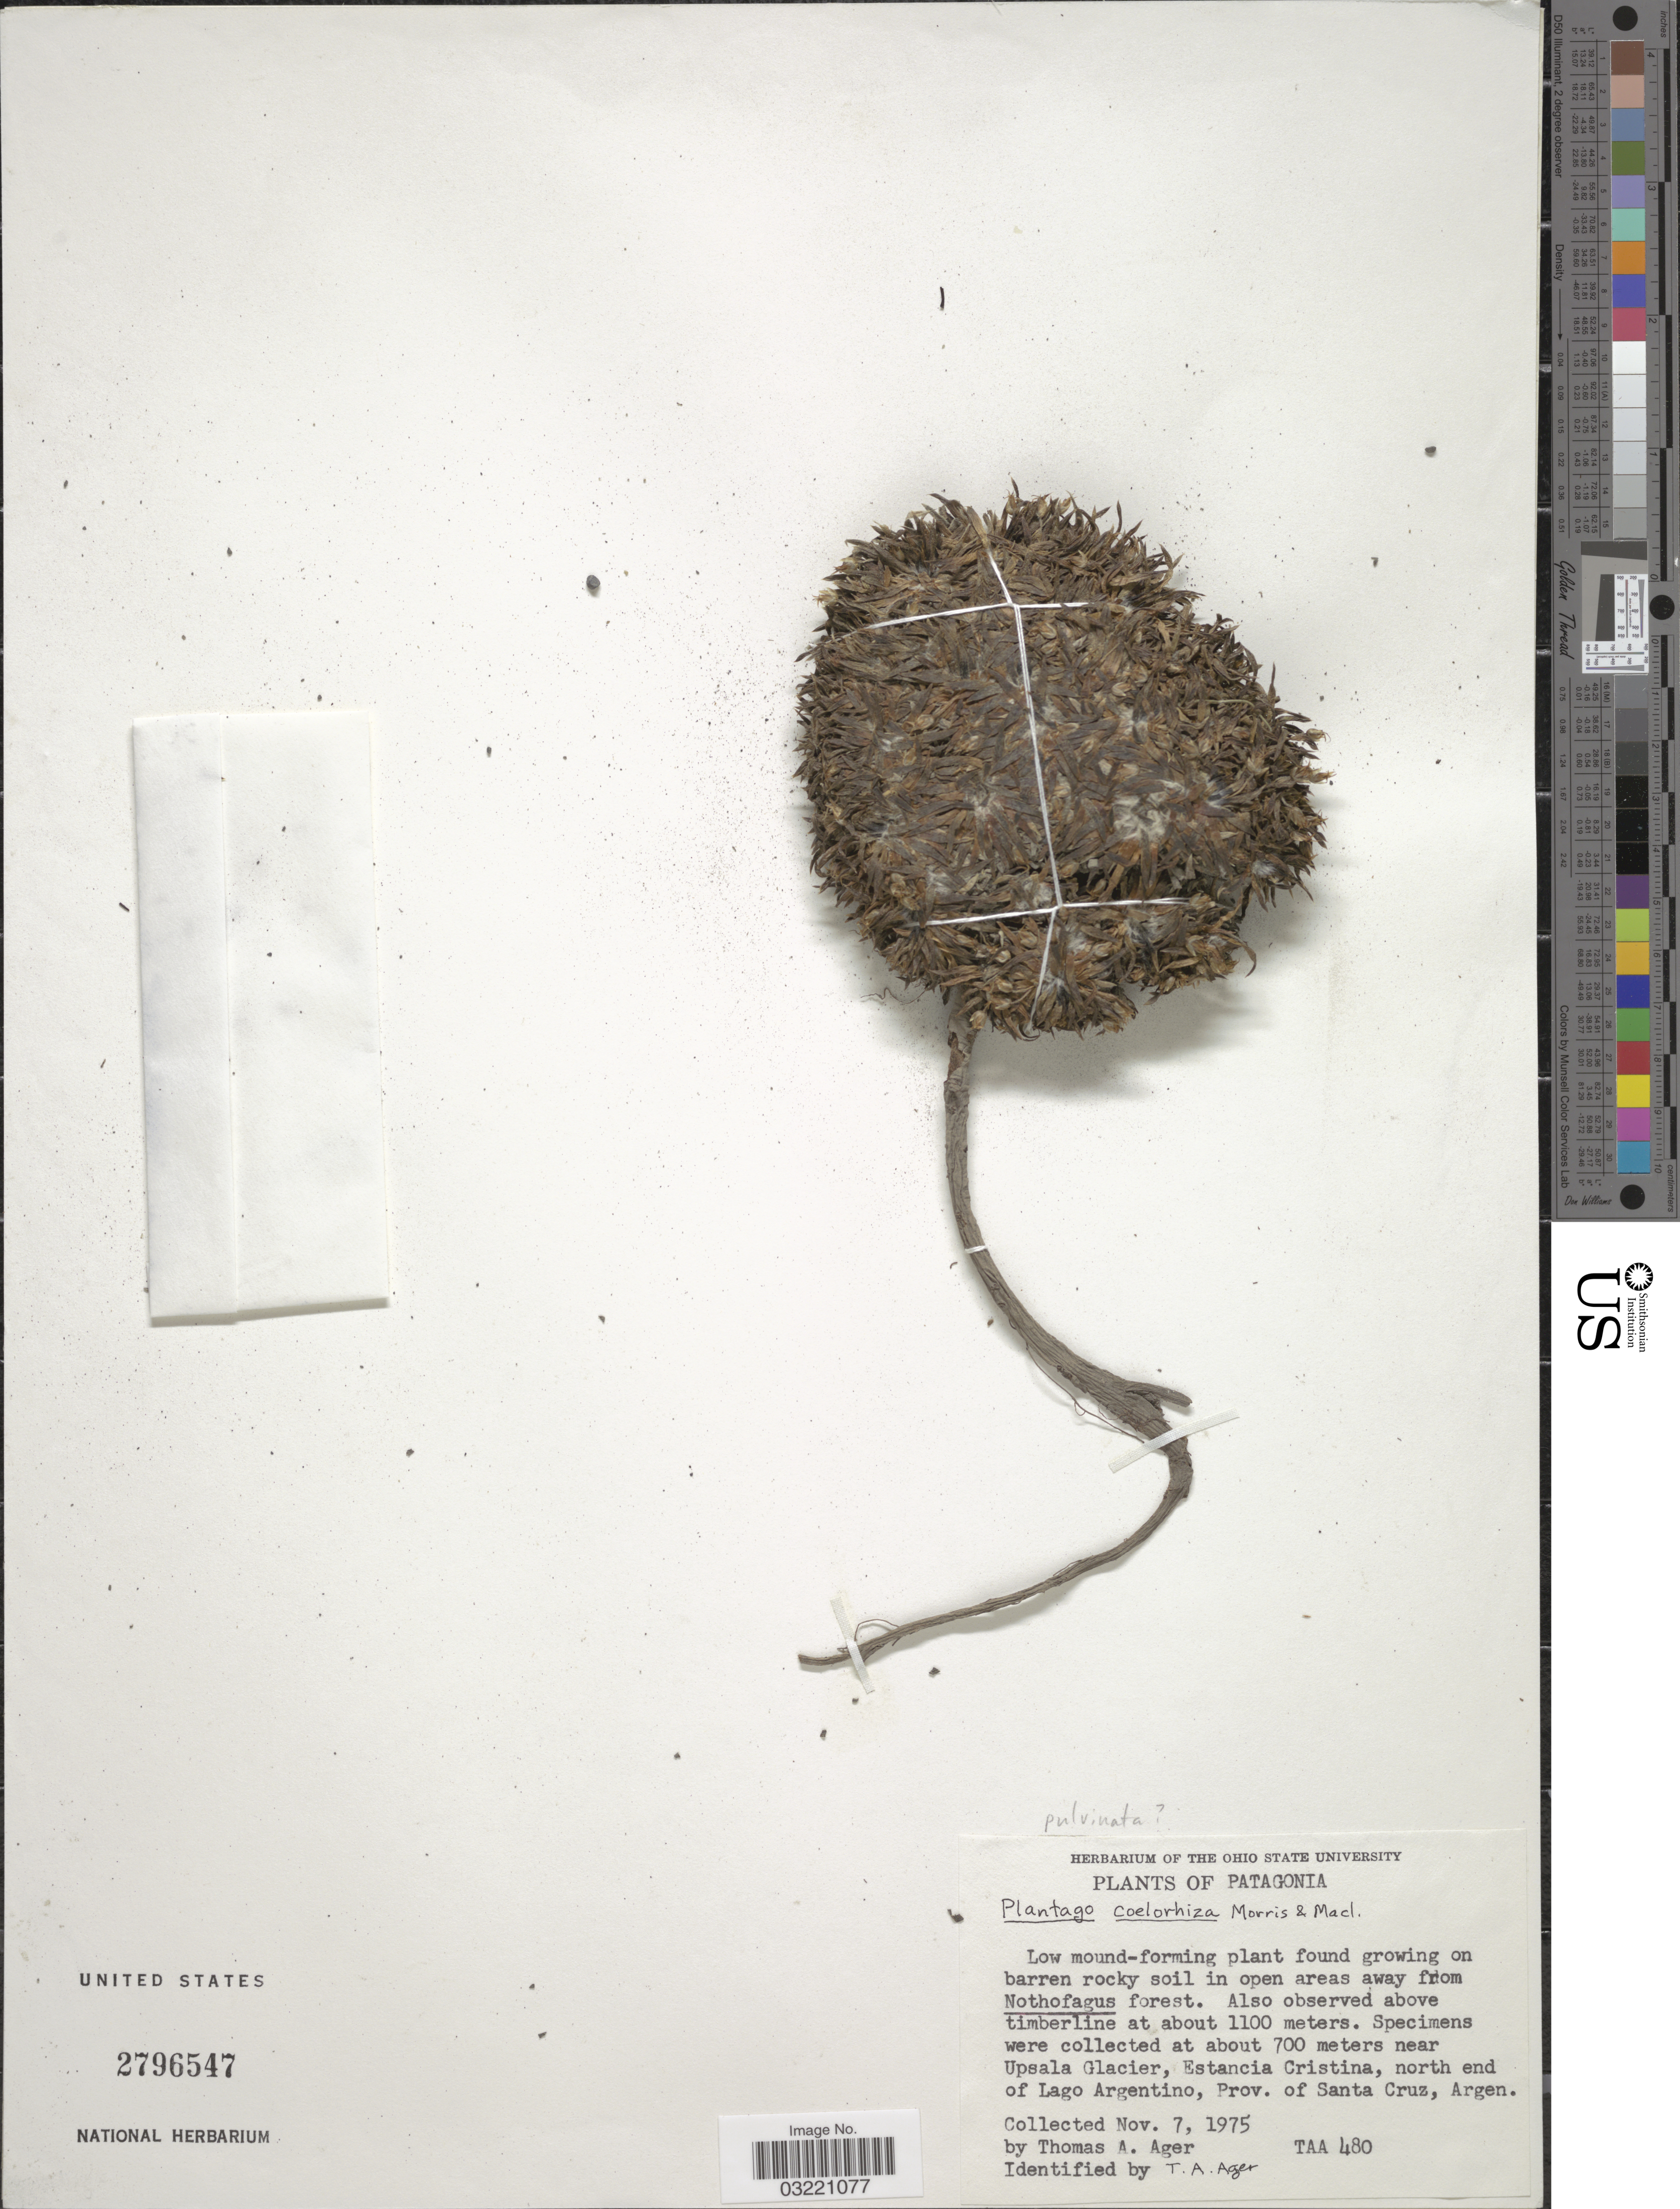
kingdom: Plantae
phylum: Tracheophyta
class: Magnoliopsida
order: Lamiales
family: Plantaginaceae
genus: Plantago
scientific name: Plantago pulvinata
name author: Speg.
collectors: T. A. Ager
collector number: TAA 480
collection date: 1975-11-07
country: Argentina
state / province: Santa Cruz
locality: Patagonia. Near Upsala Glacier, Estancia Cristina, north end of Lago Argentino.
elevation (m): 700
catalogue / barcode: US 2796547